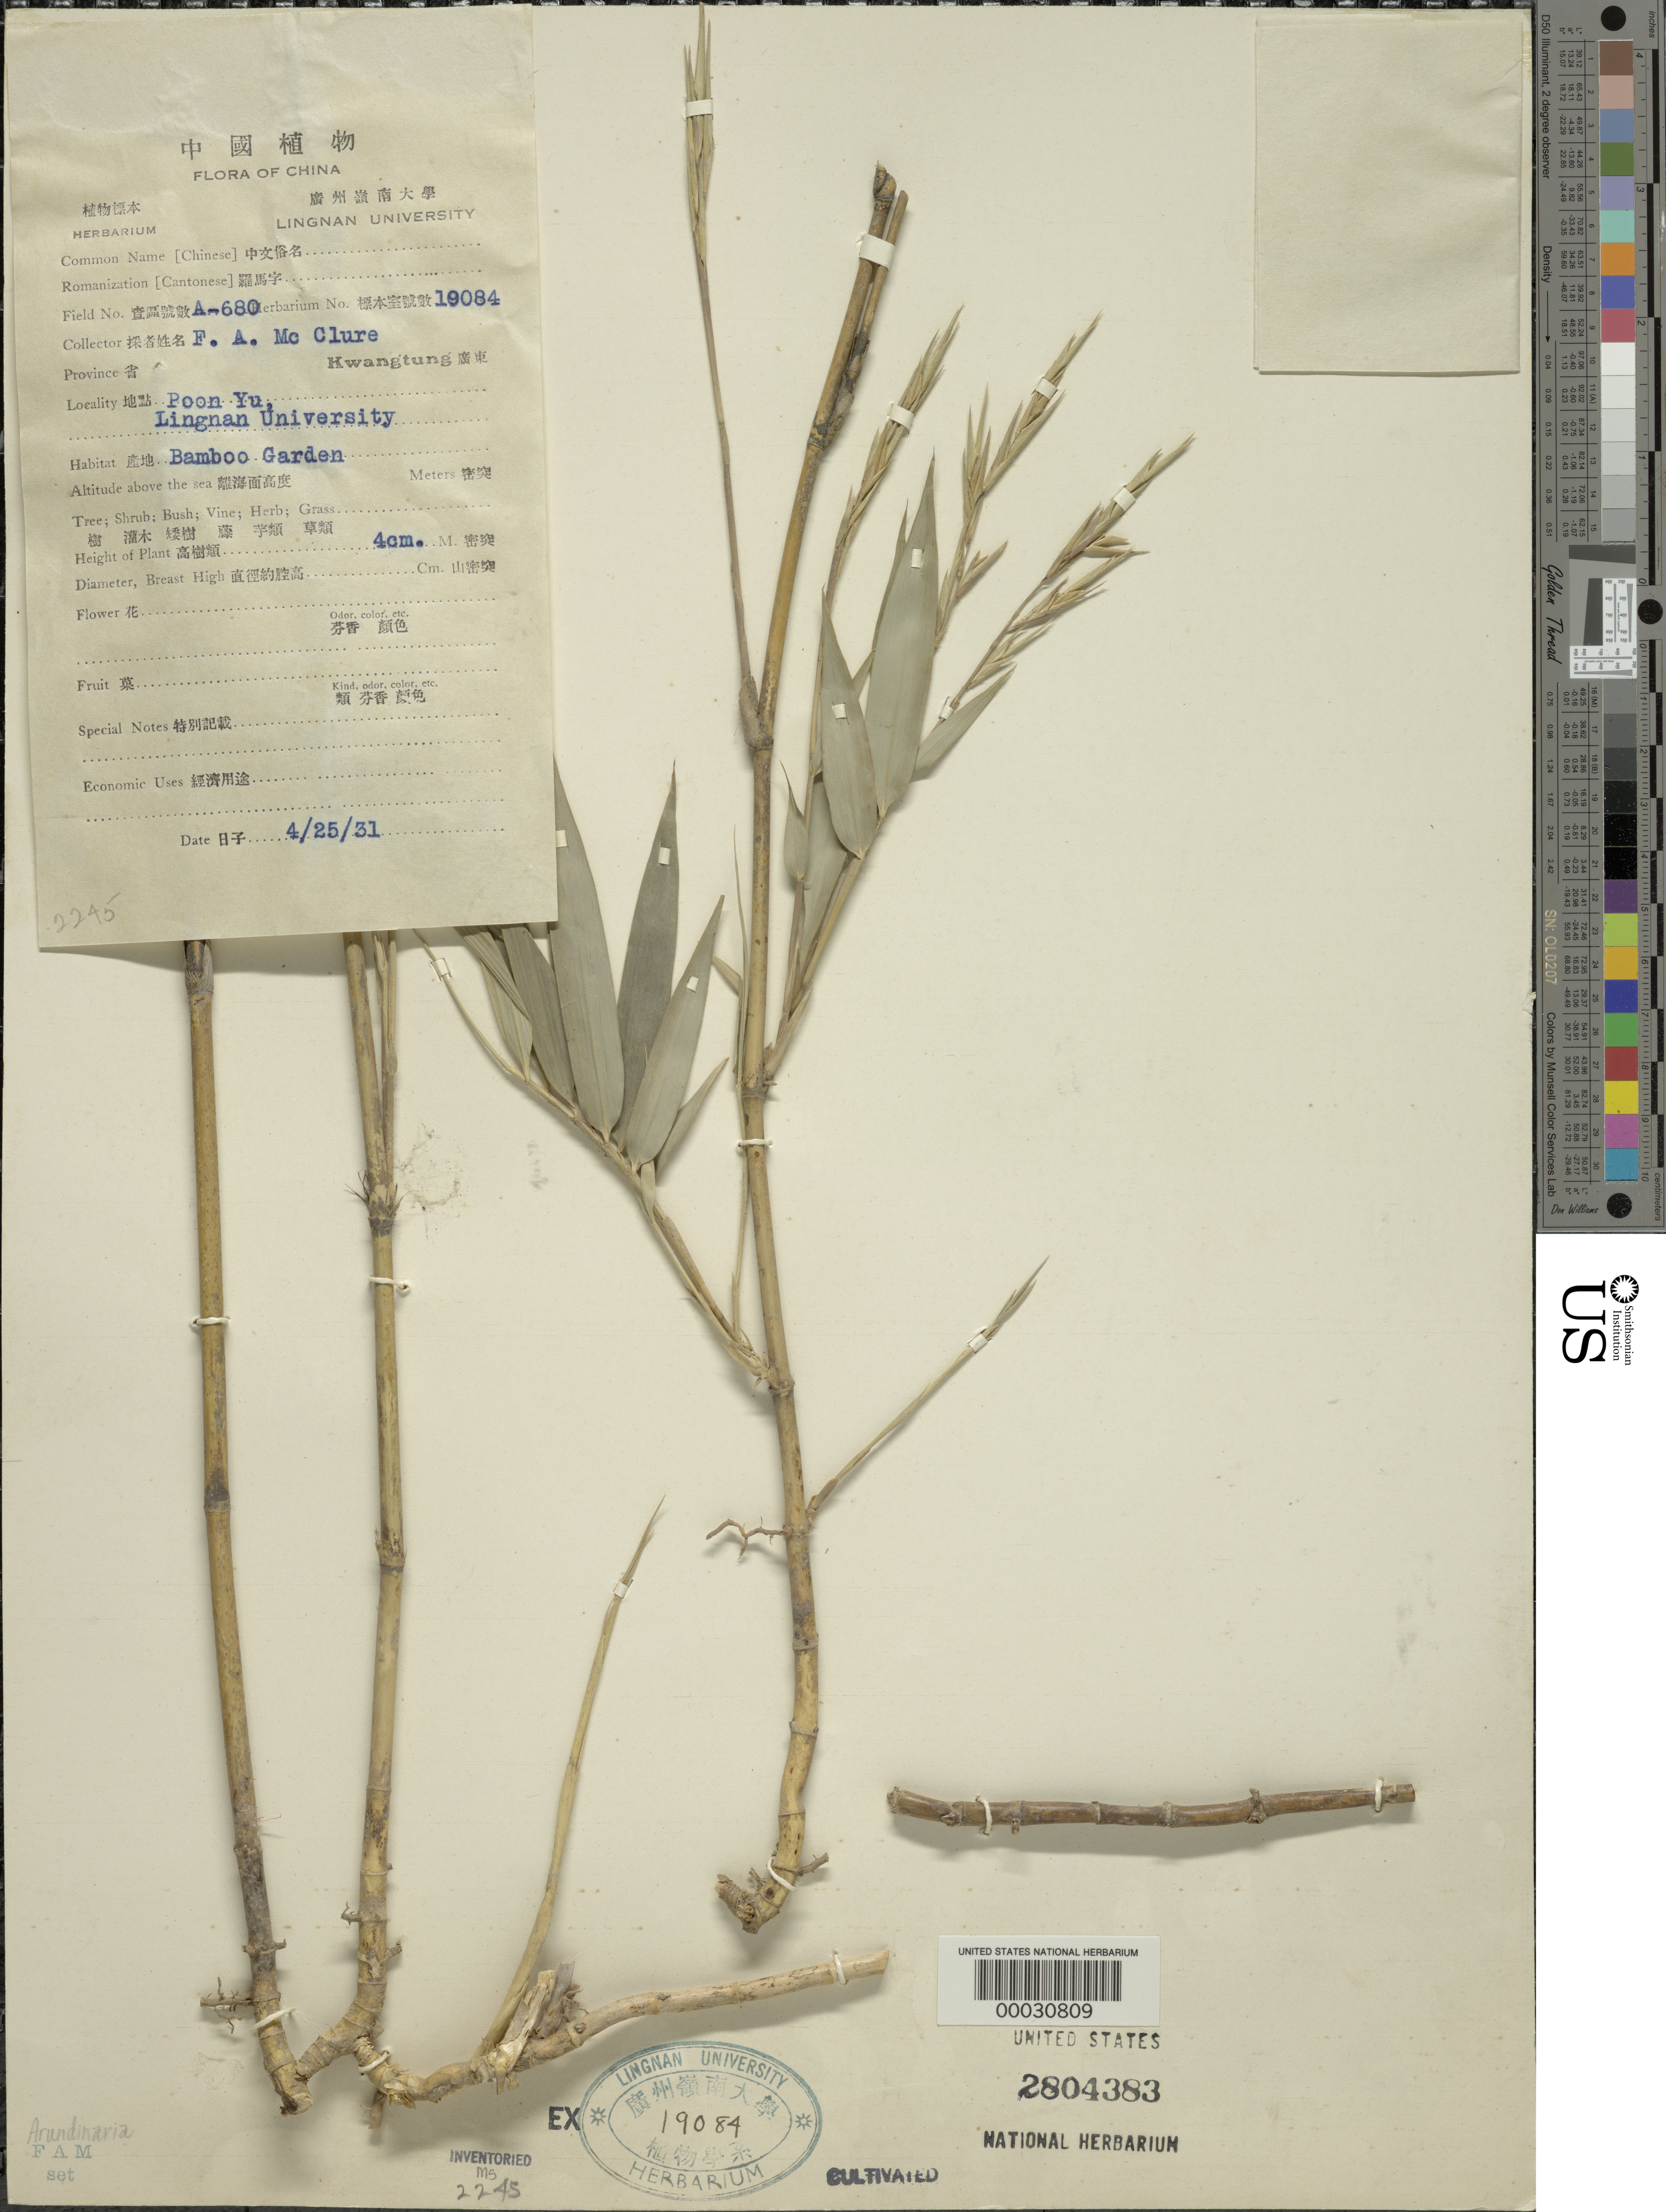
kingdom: Plantae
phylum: Tracheophyta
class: Liliopsida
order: Poales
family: Poaceae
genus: Arundinaria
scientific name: Arundinaria sp.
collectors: F. A. McClure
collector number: A-680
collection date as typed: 25 Apr 1931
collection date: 1931-04-25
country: China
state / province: Guangdong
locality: Lingnan university bamboo garden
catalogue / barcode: US 2804383